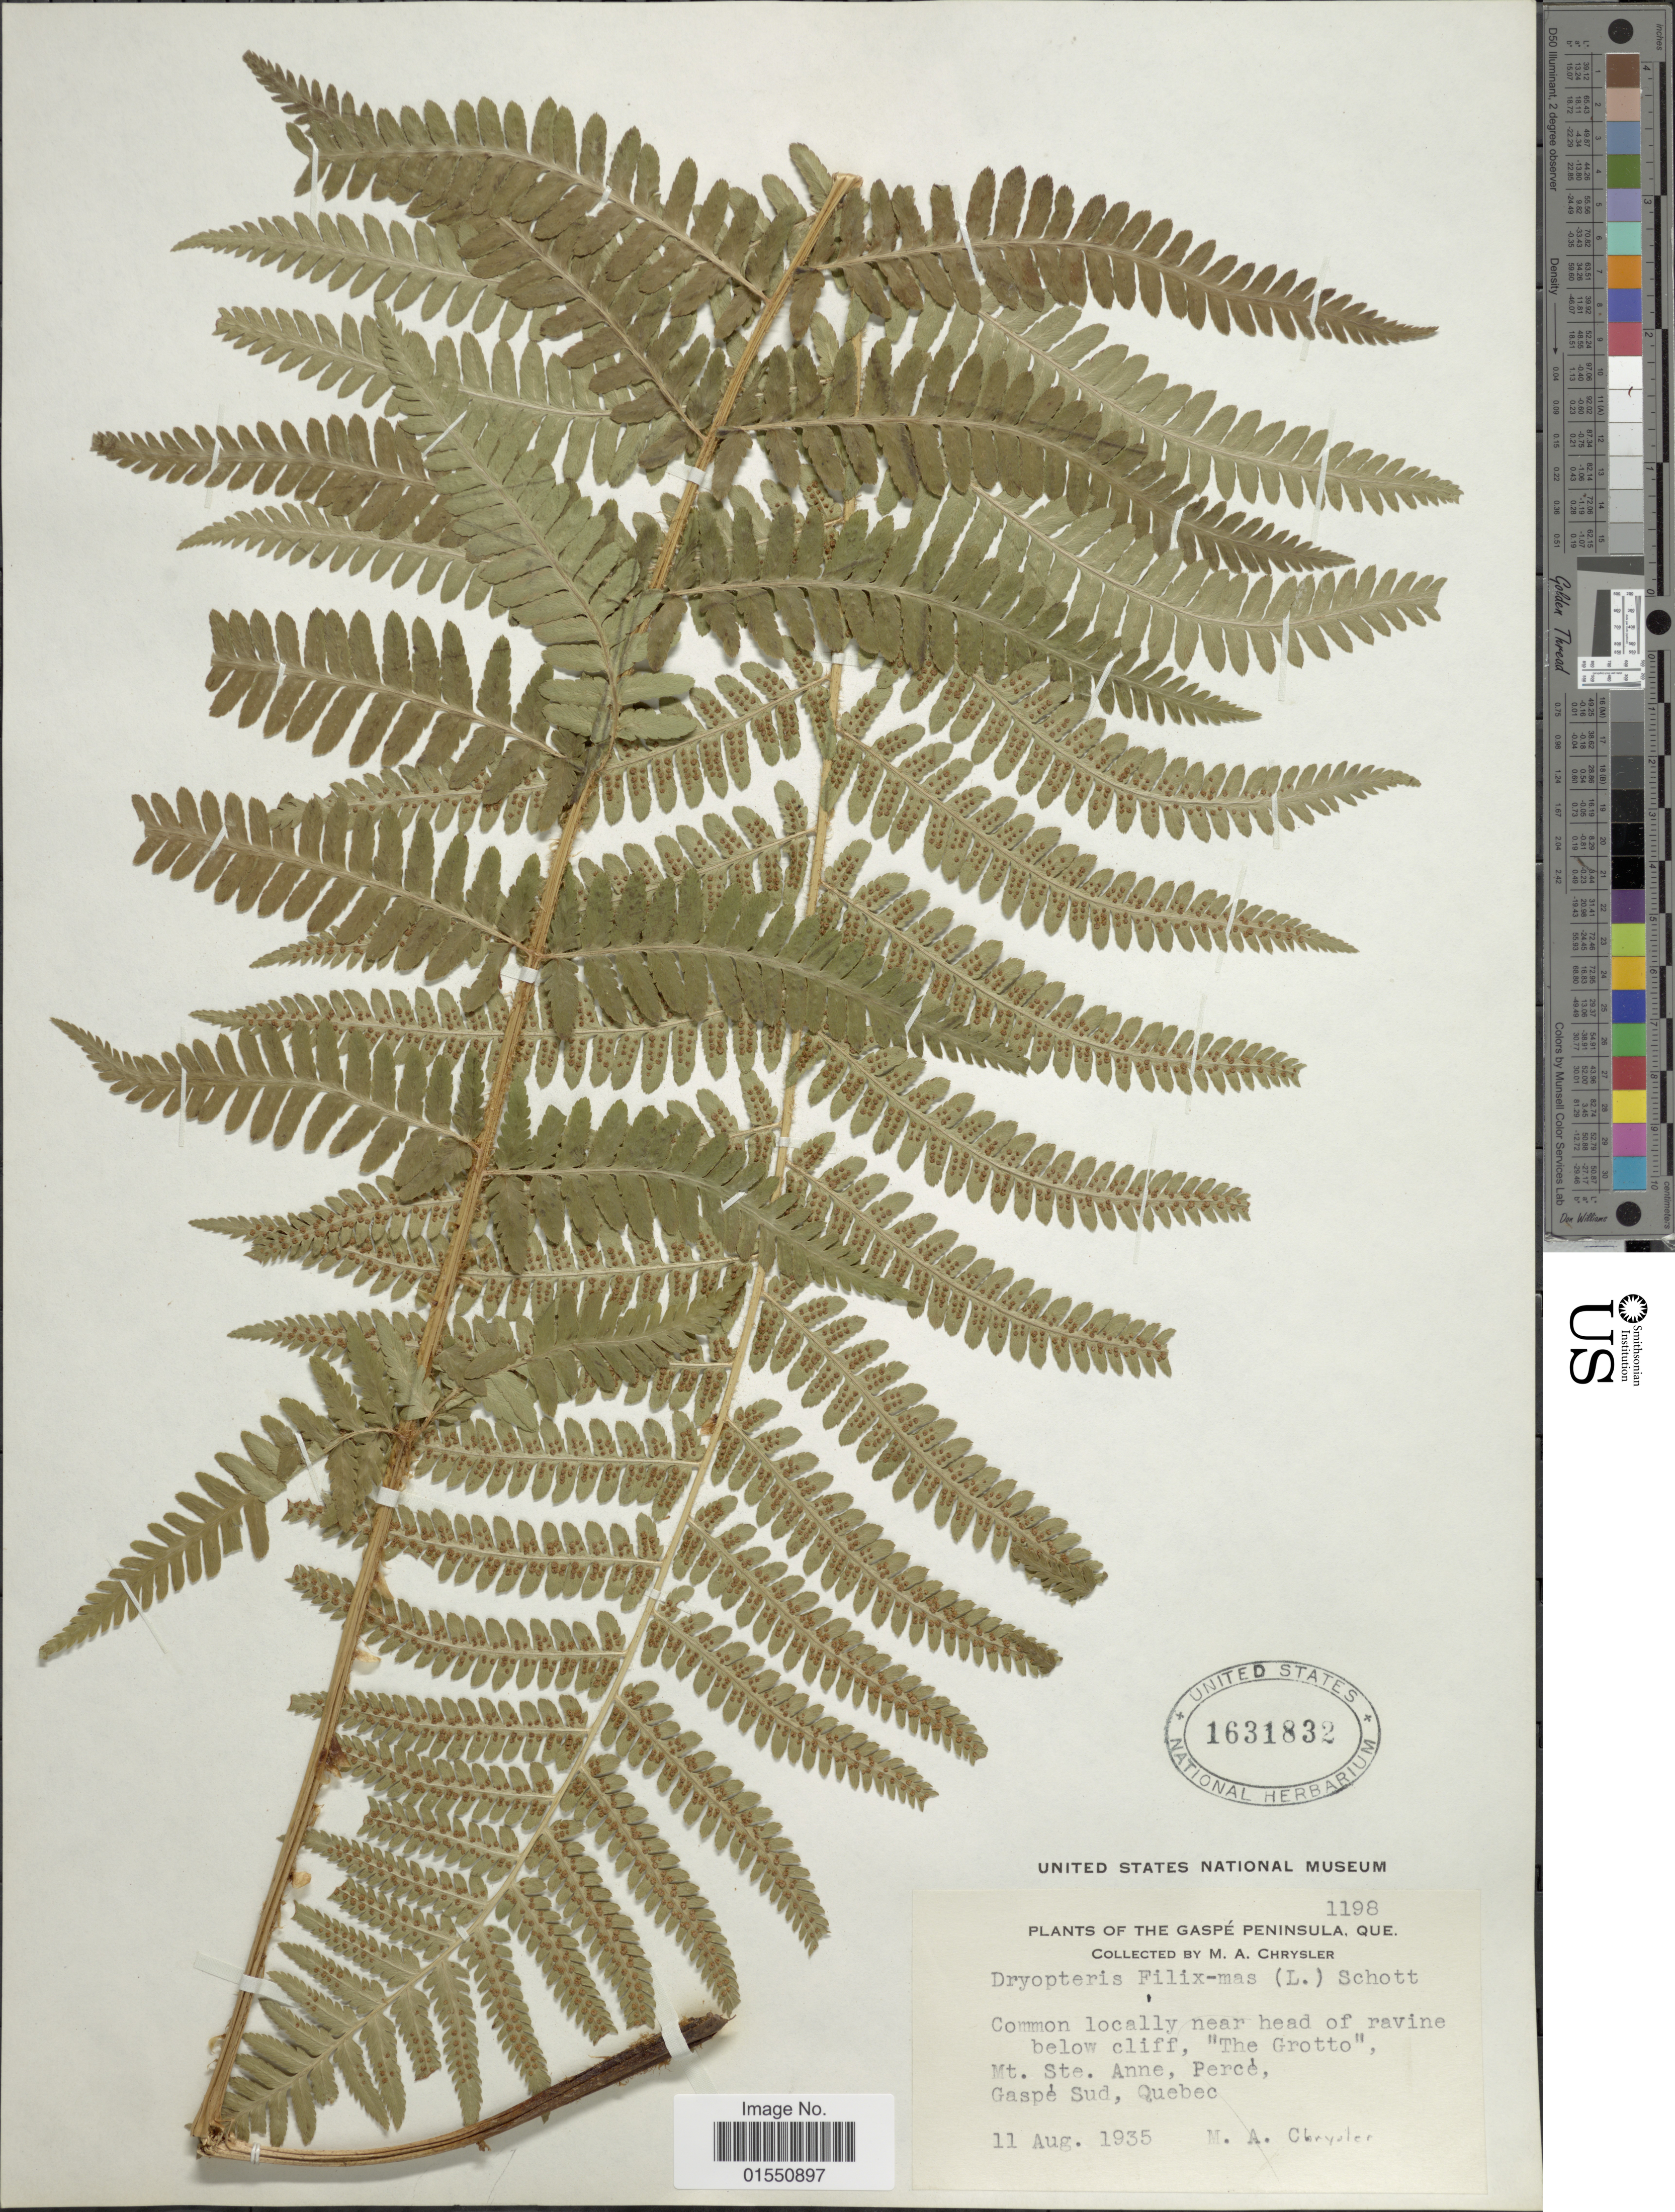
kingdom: Plantae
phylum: Tracheophyta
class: Polypodiopsida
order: Polypodiales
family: Dryopteridaceae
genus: Dryopteris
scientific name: Dryopteris filix-mas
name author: (L.) Schott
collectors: M. A. Chrysler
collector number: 1198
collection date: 1935-08-15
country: Canada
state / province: Quebec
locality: Gaspé Peninsula. Common locally near head of ravine below cliff, "The Grotto", Mt. Ste. Anne, Percé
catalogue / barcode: US 1631832